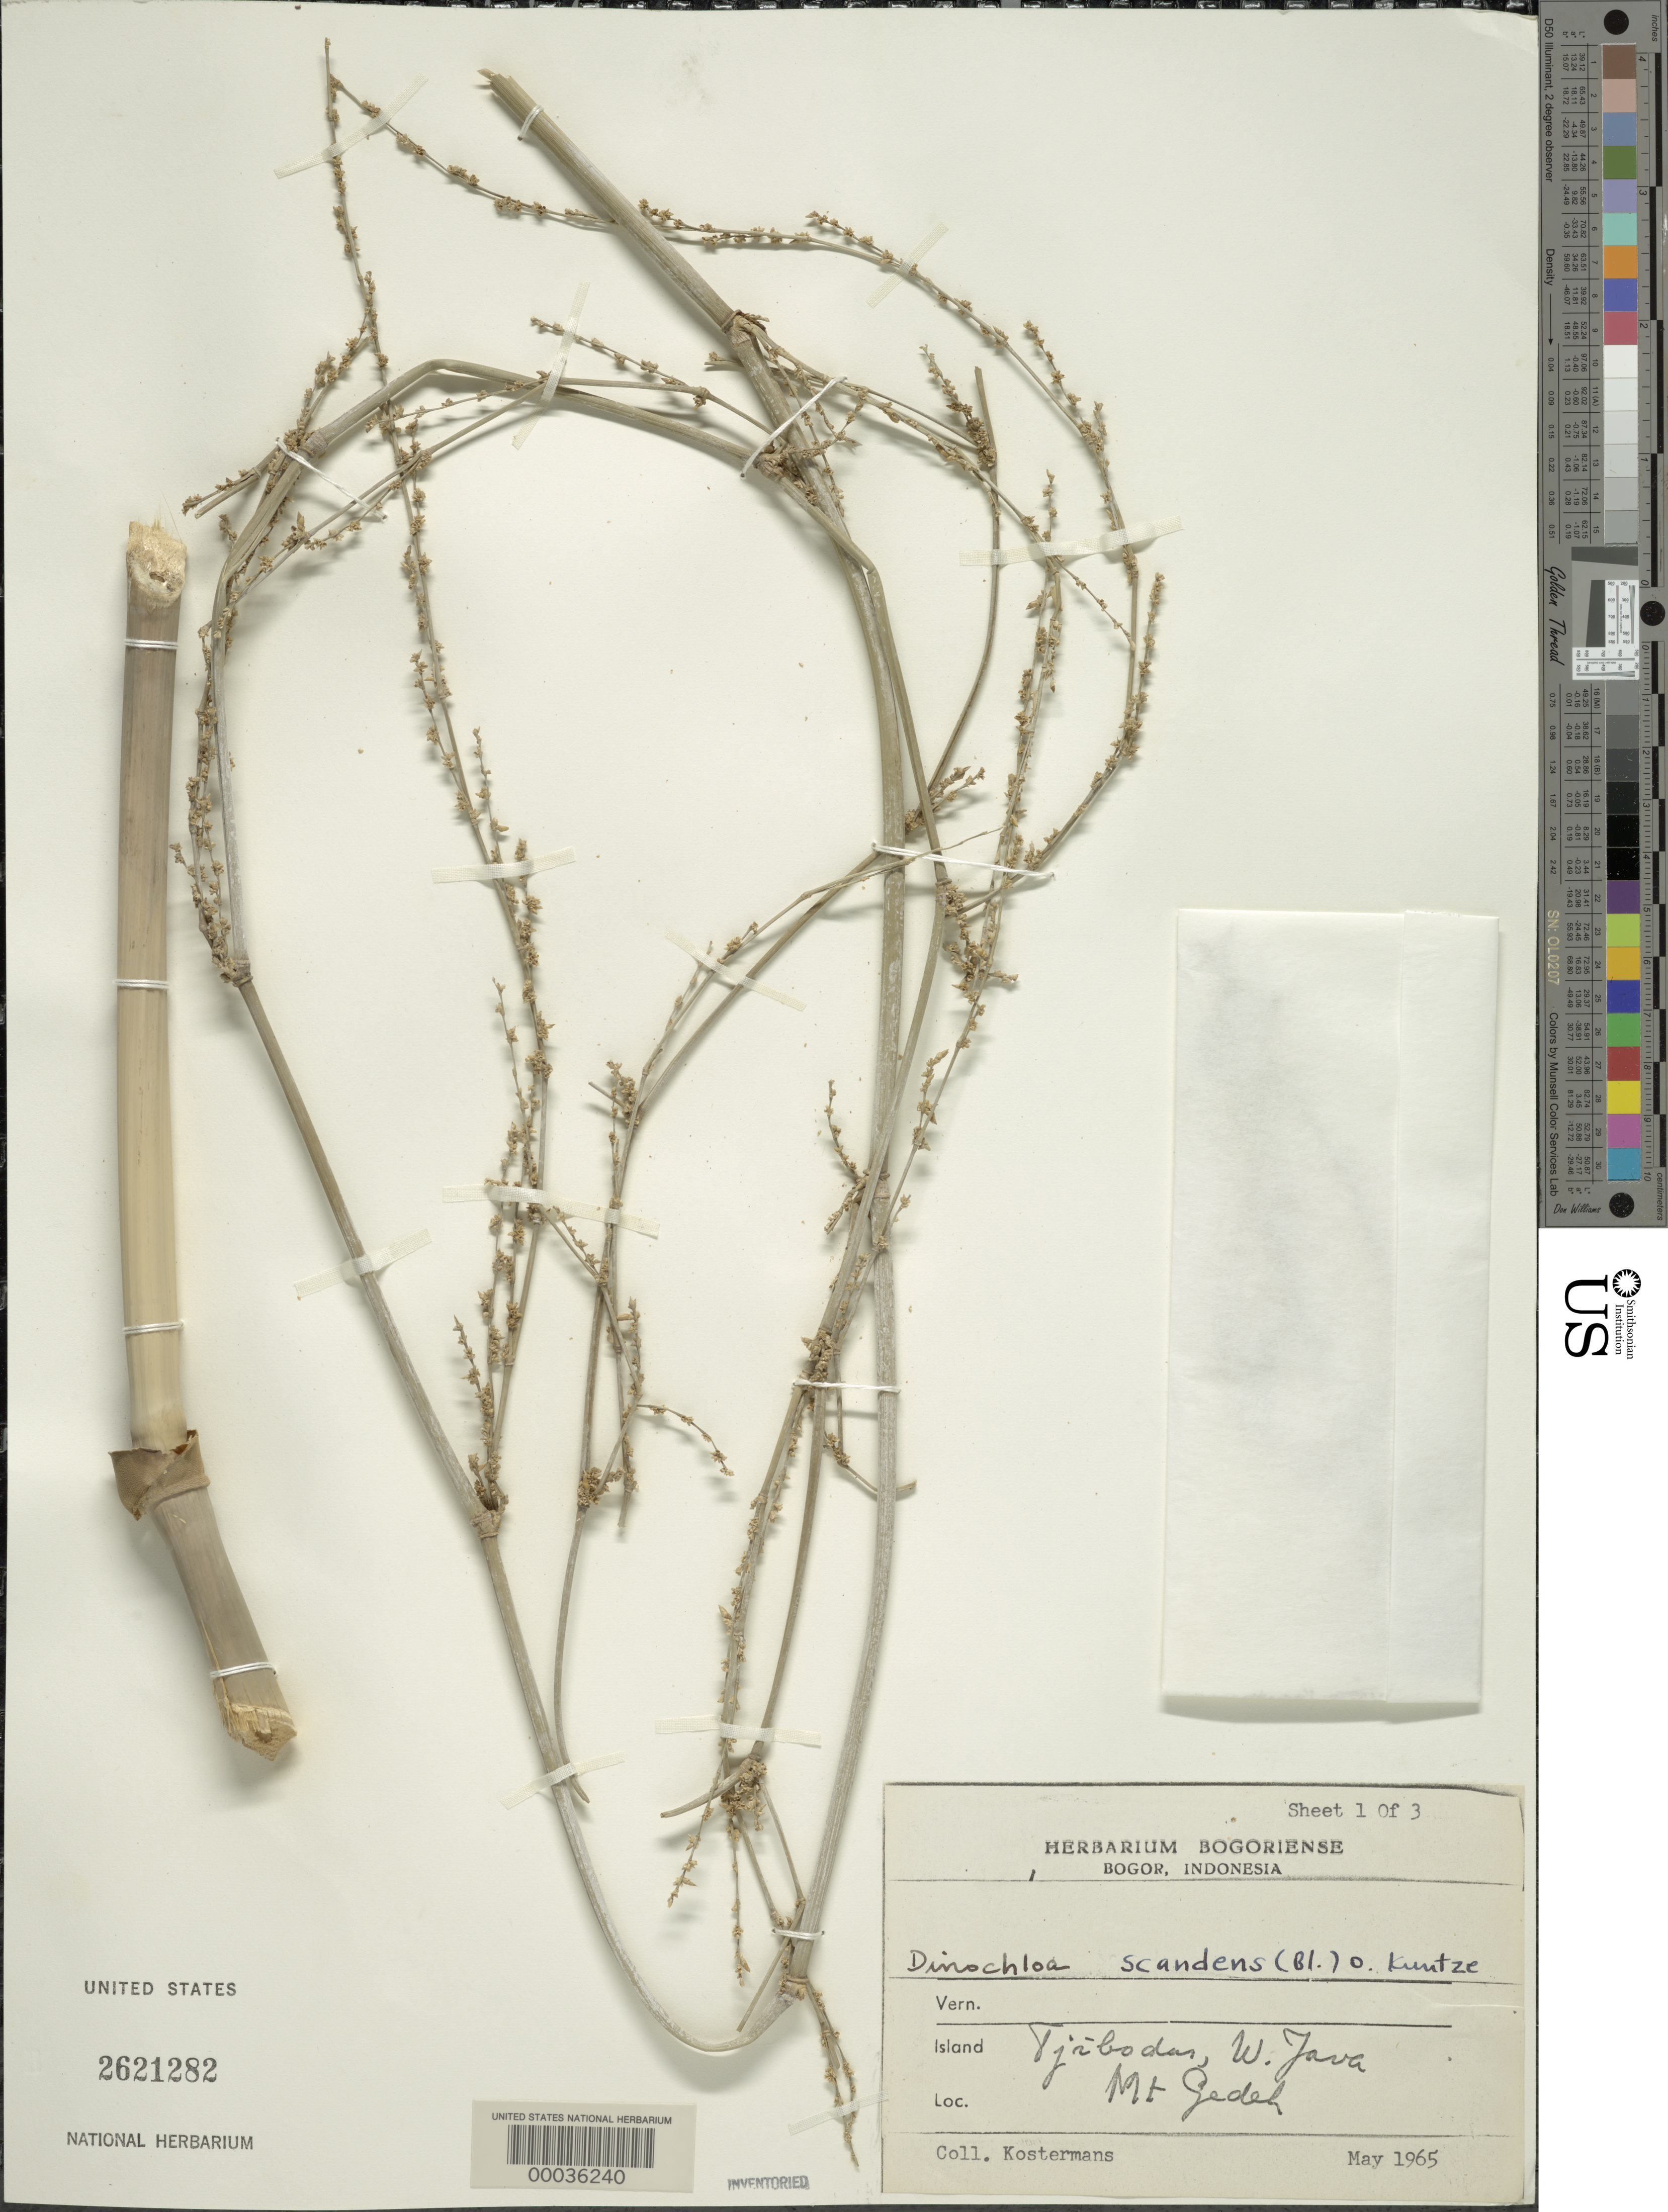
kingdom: Plantae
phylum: Tracheophyta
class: Liliopsida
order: Poales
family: Poaceae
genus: Dinochloa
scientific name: Dinochloa scandens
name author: (Blume ex Nees) Kuntze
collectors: A. J. G. Kostermans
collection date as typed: May 1965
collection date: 1965-05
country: Indonesia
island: Java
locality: Mt. gedeh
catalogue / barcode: US 2621282